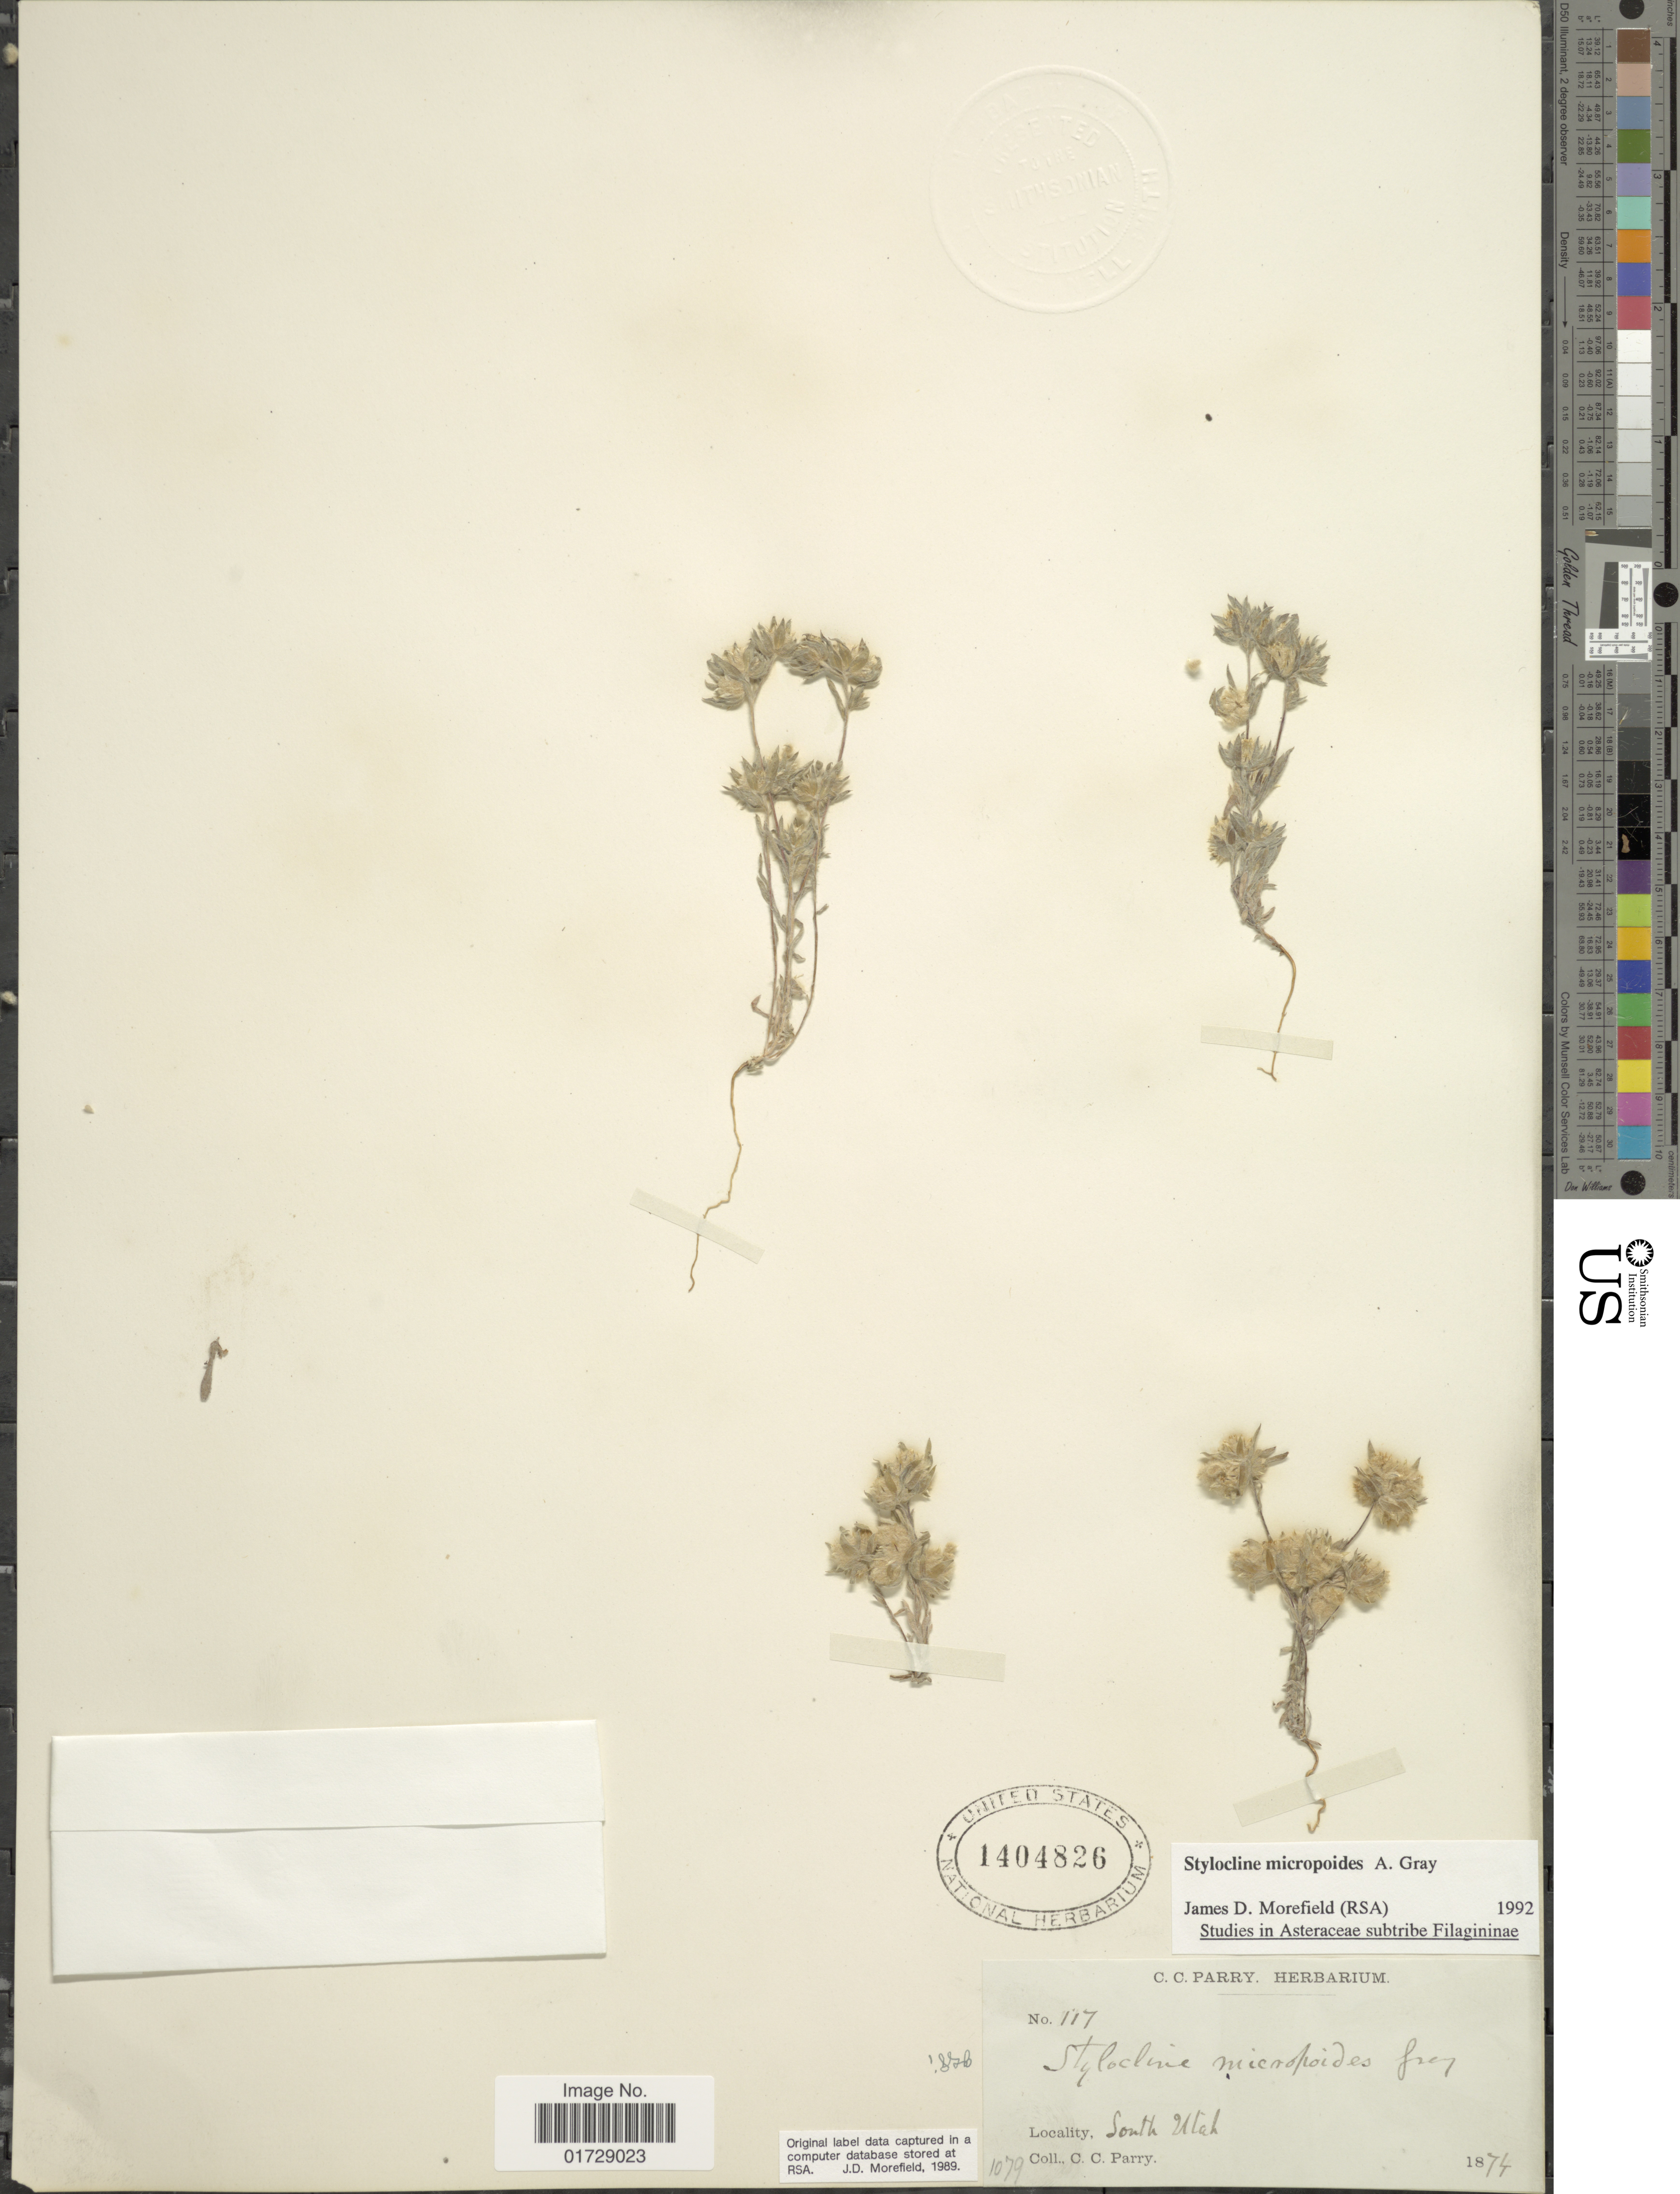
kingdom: Plantae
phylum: Tracheophyta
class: Magnoliopsida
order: Asterales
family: Asteraceae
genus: Stylocline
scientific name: Stylocline micropoides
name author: A. Gray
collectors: C. C. Parry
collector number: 117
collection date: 1874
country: United States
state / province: Utah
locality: South Utah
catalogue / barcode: US 1404826